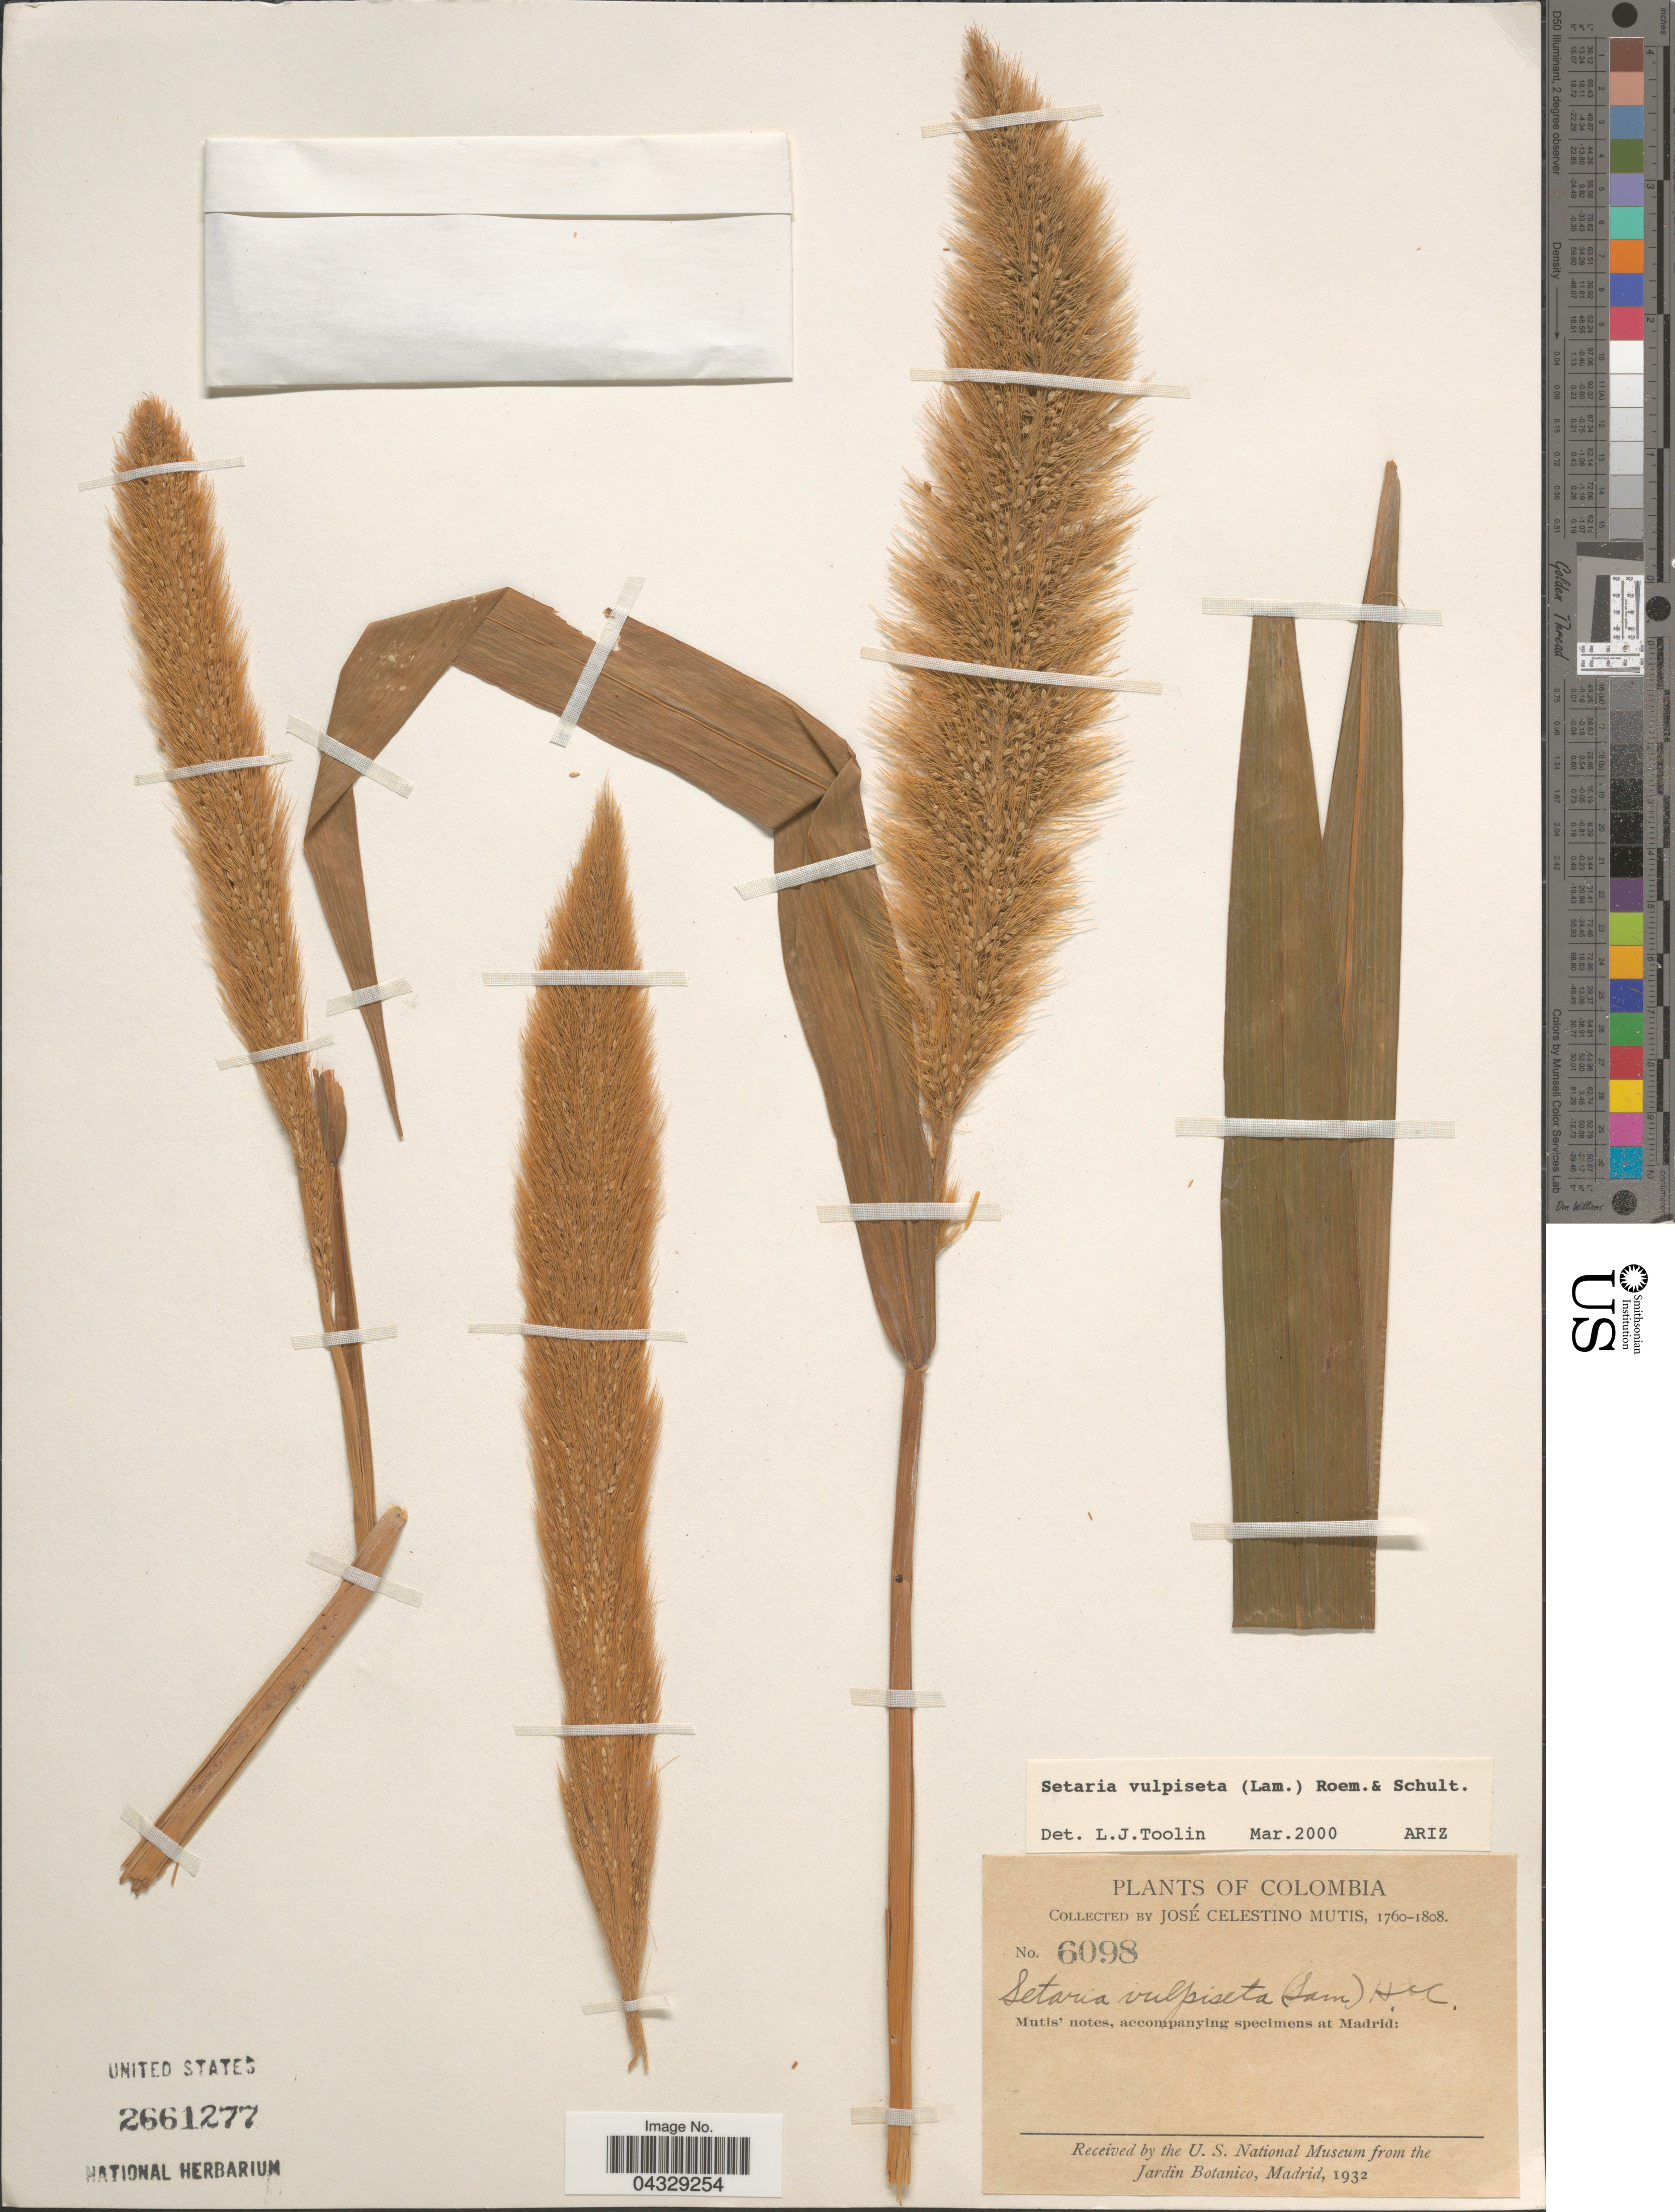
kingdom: Plantae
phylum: Tracheophyta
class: Liliopsida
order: Poales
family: Poaceae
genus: Setaria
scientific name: Setaria vulpiseta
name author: (Lam.) Roem. & Schult.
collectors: J. C. B. Mutis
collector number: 6098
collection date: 1760/1808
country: Colombia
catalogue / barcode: US 2661277